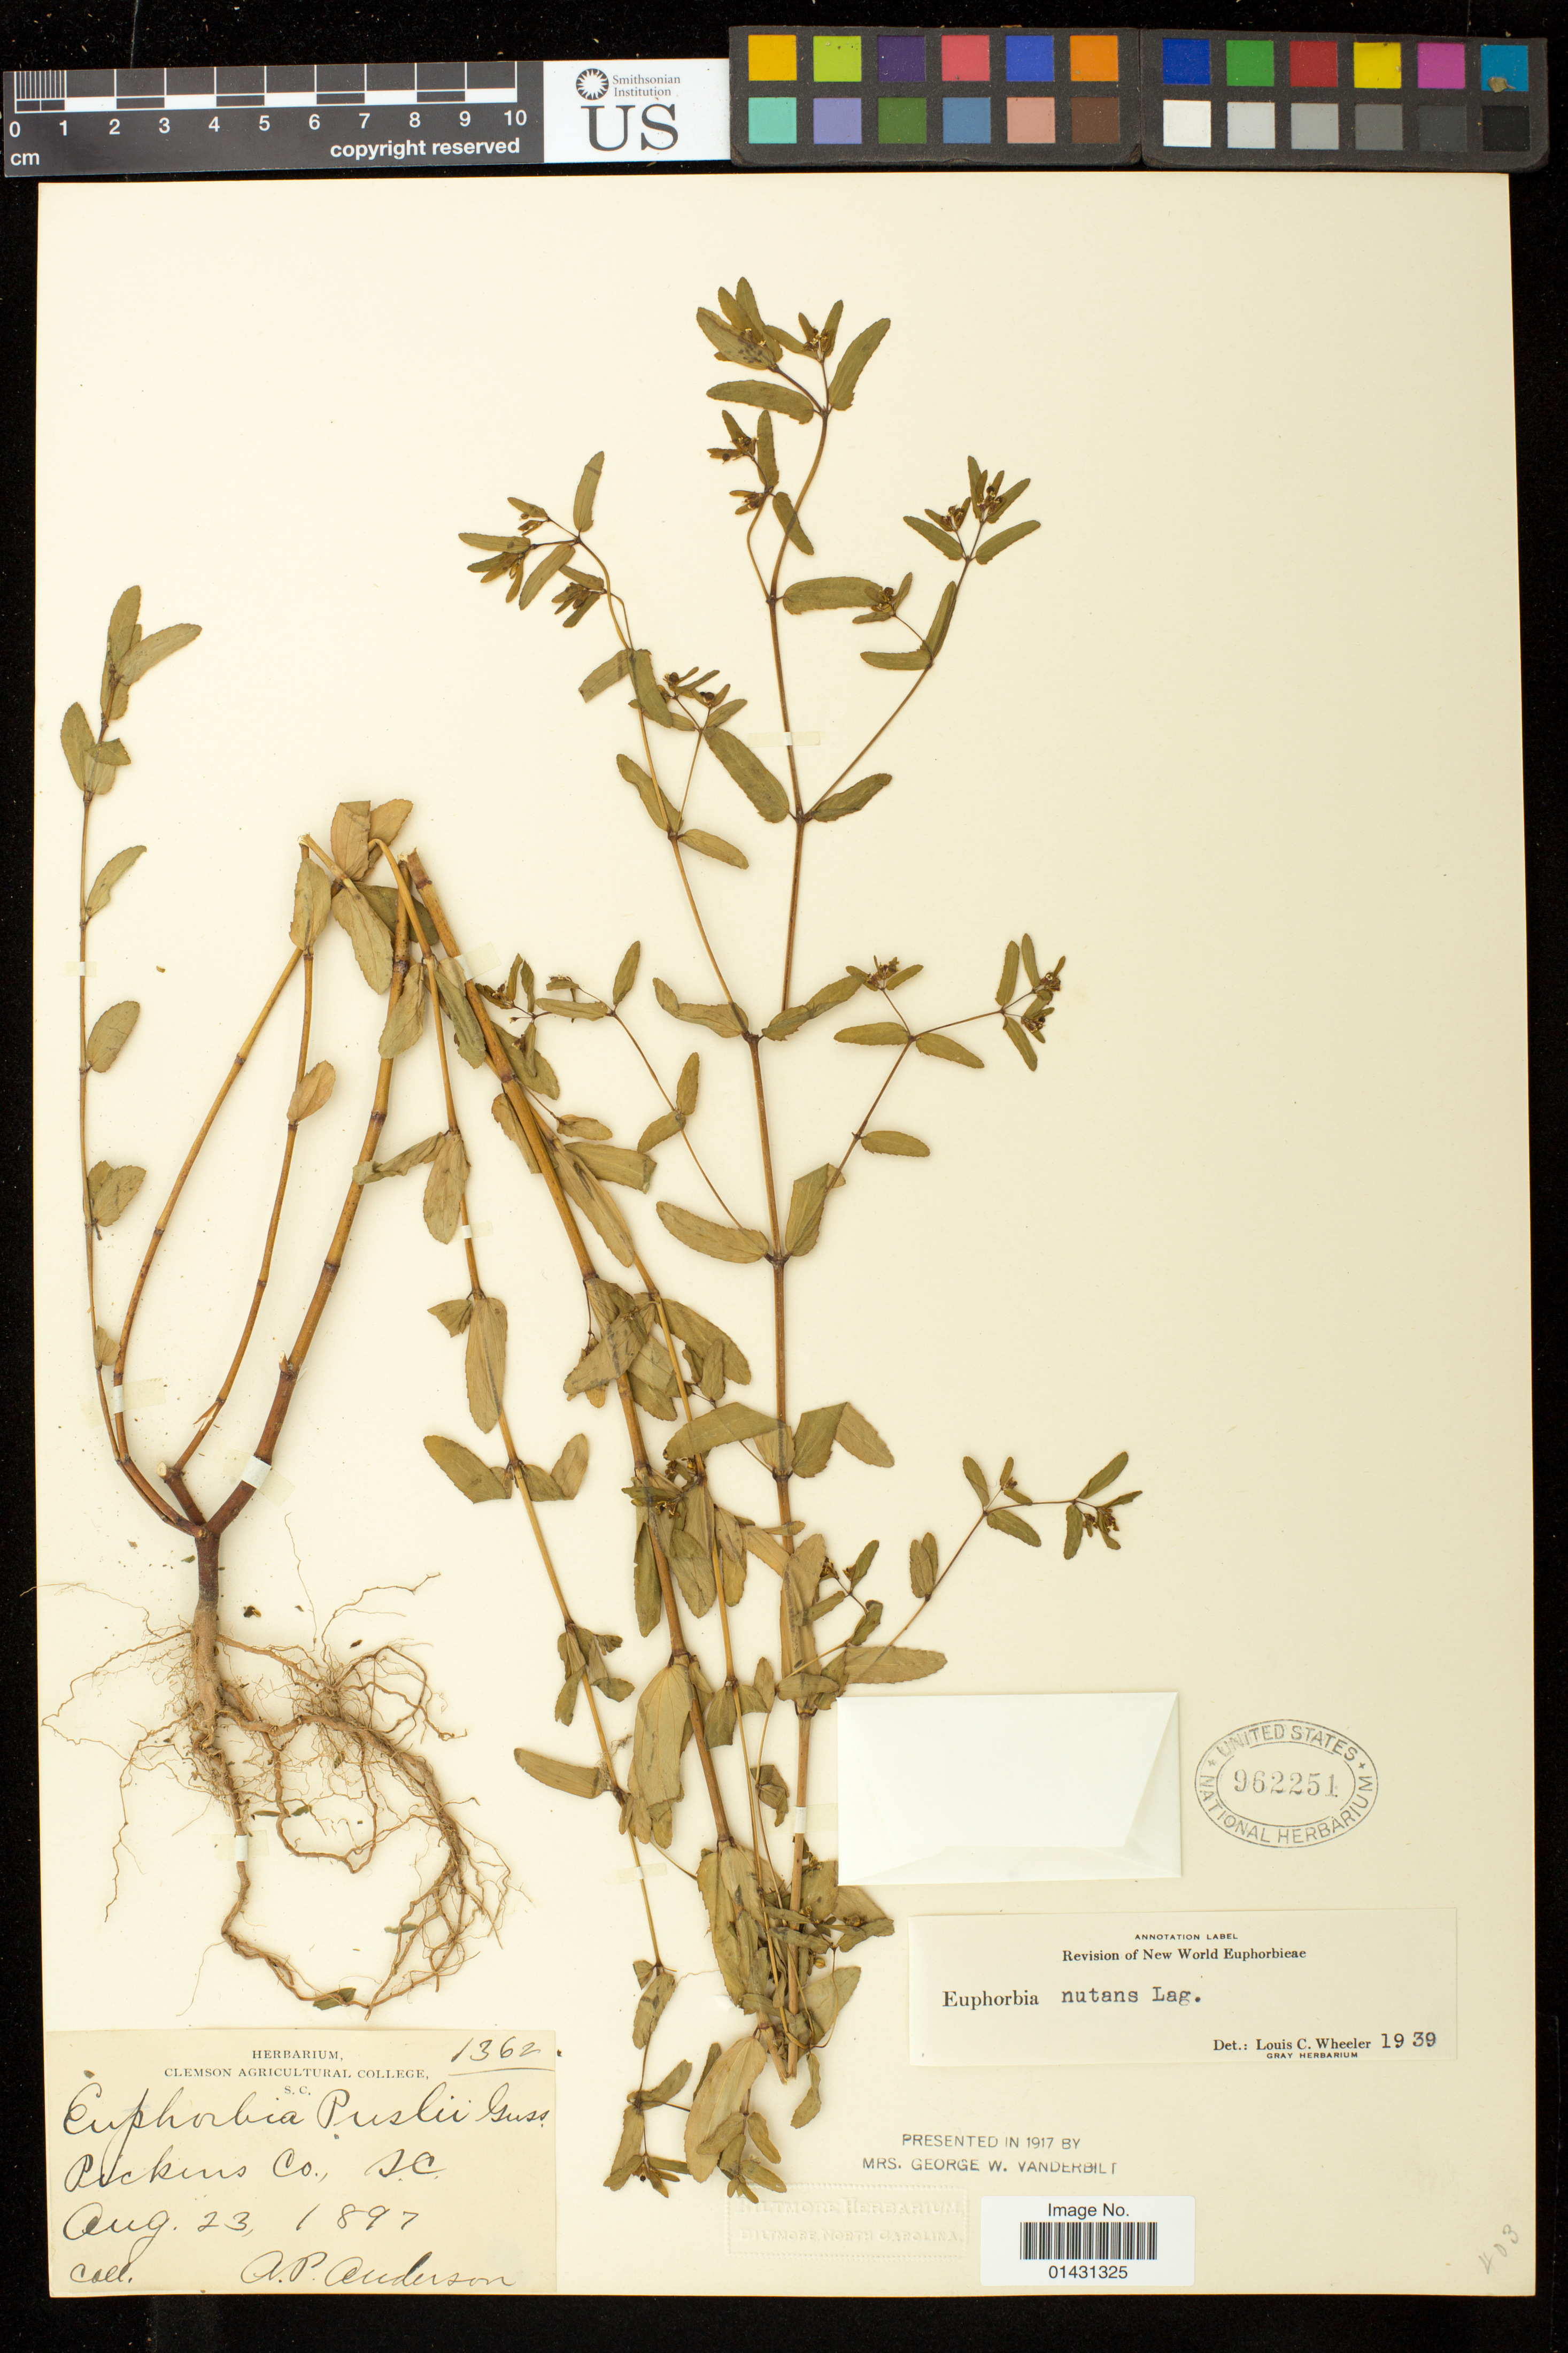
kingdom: Plantae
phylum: Tracheophyta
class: Magnoliopsida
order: Malpighiales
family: Euphorbiaceae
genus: Euphorbia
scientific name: Euphorbia maculata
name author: L.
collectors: A. P. Anderson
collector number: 1362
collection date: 1897-08-23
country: United States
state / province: South Carolina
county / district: Pickens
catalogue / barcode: US 962251